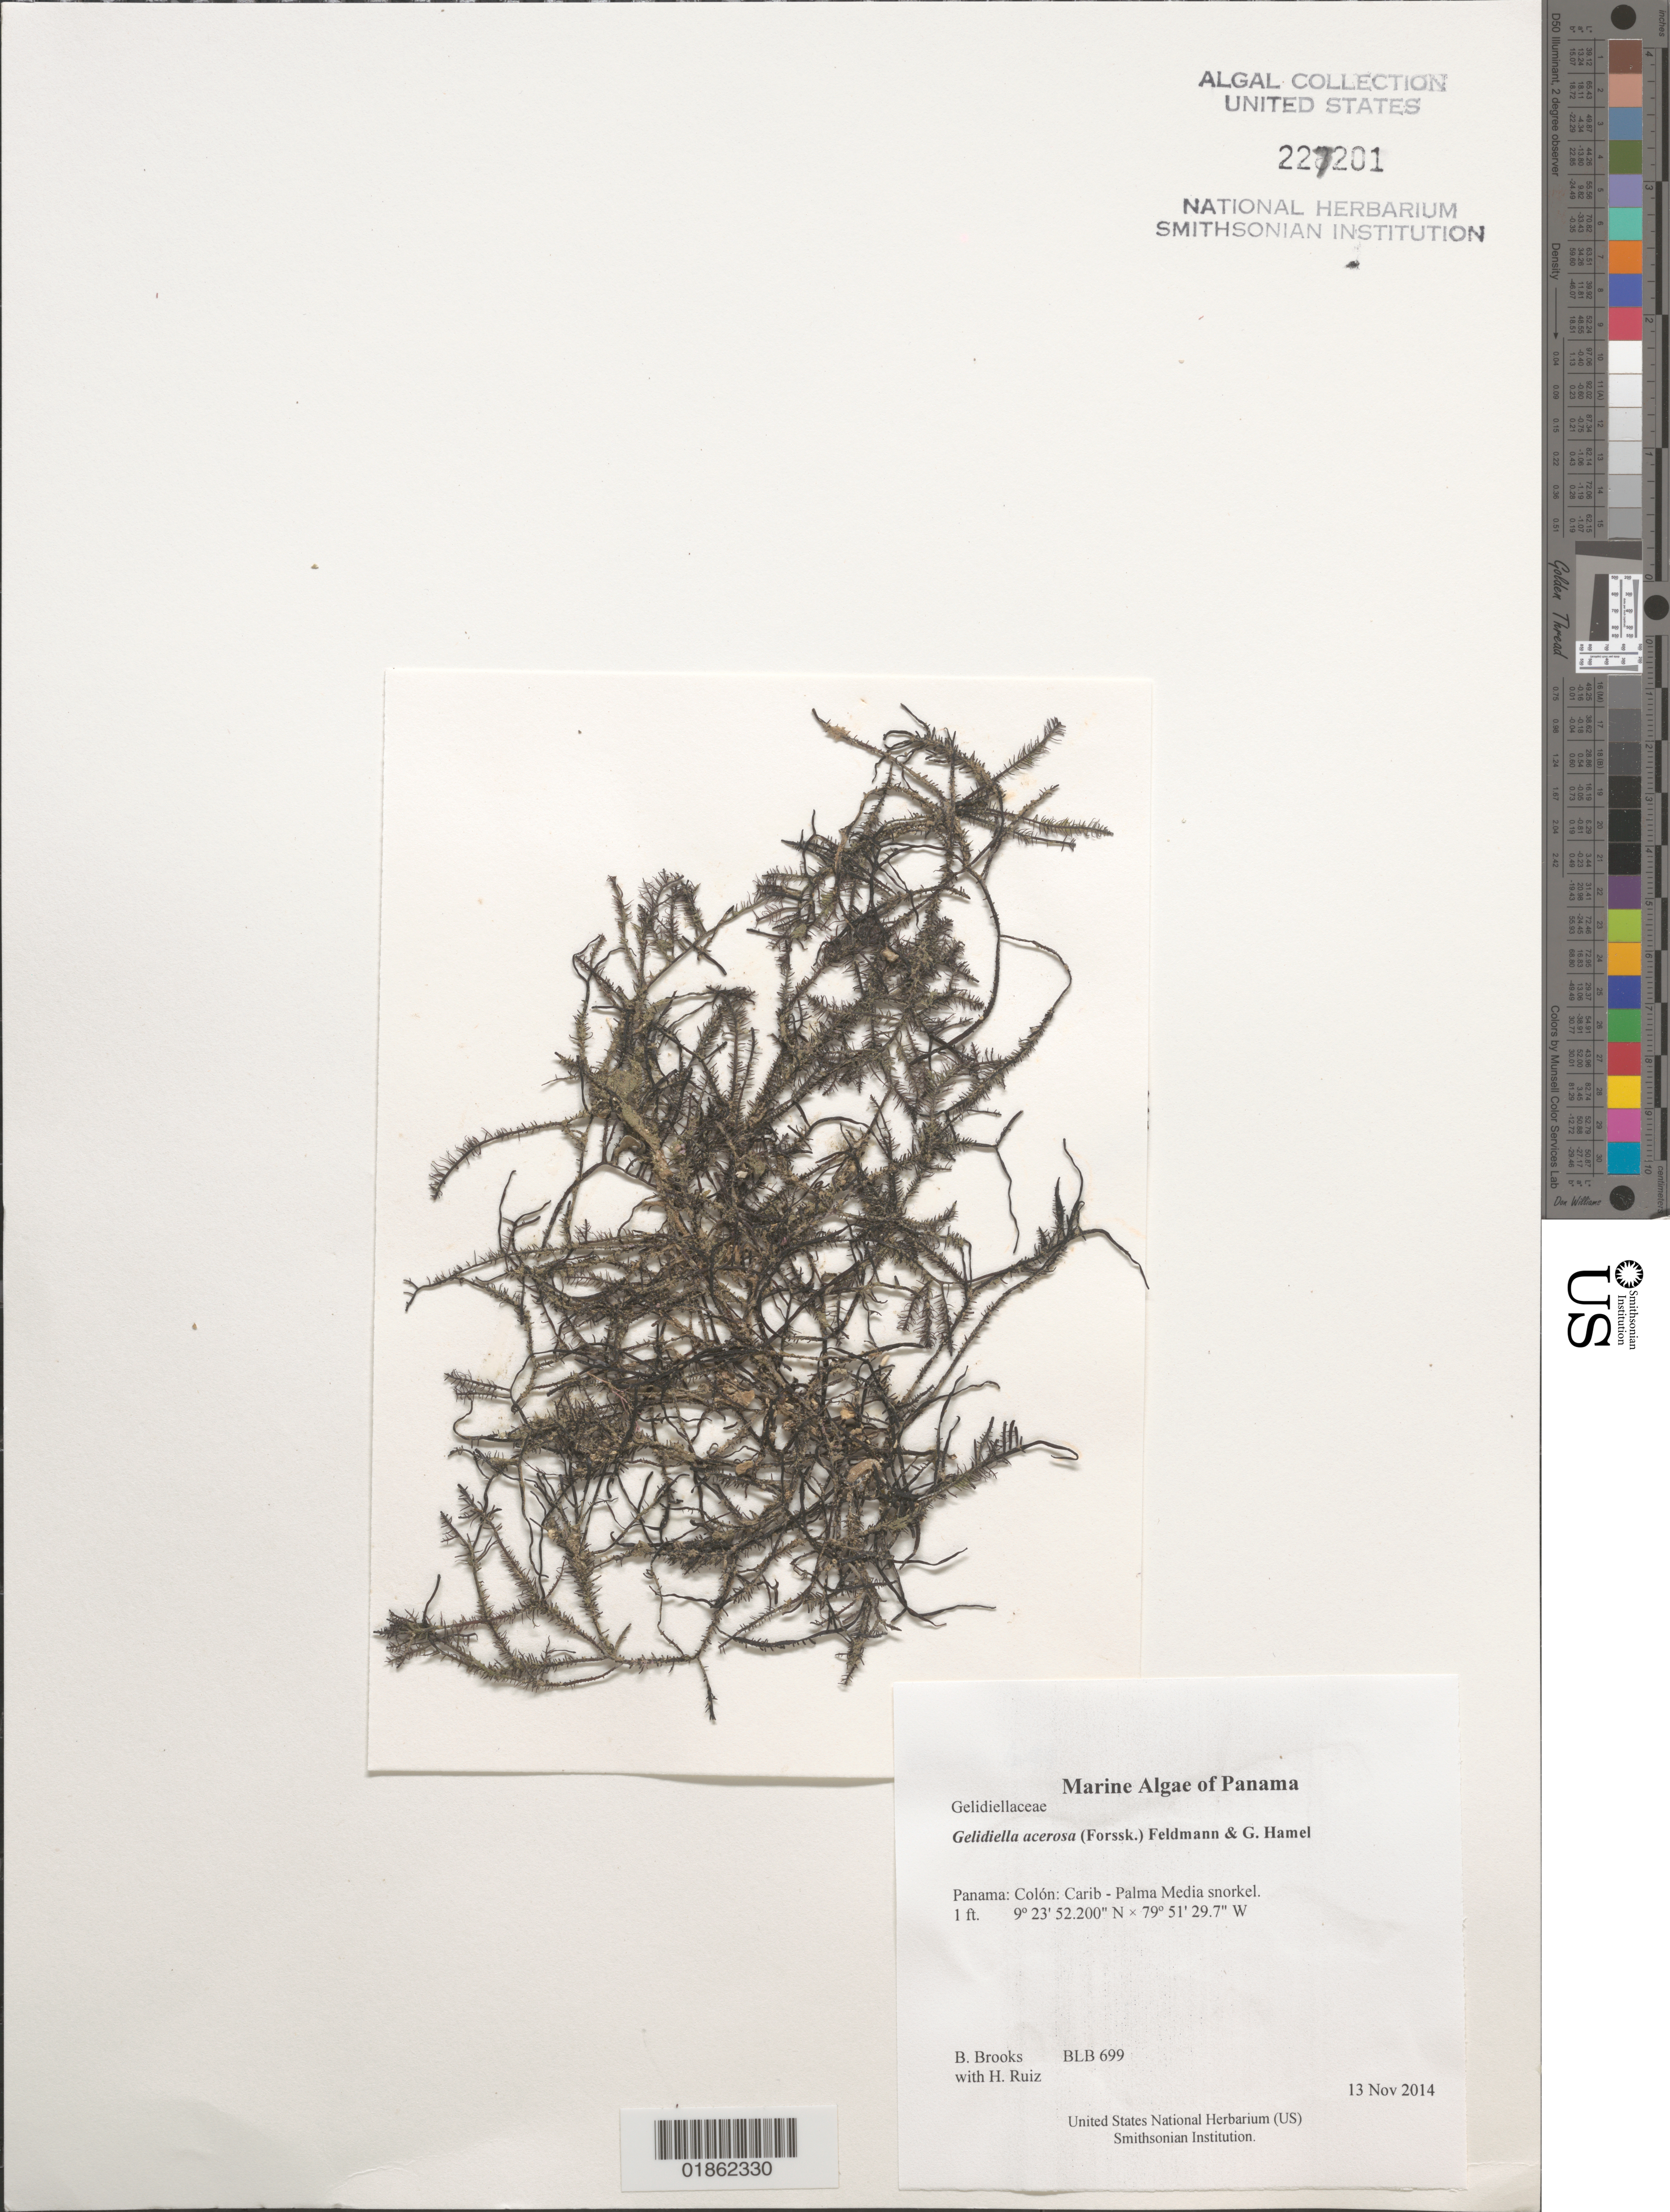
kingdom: Plantae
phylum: Rhodophyta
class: Florideophyceae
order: Gelidiales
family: Gelidiellaceae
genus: Gelidiella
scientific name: Gelidiella acerosa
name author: (Forssk.) Feldmann & G. Hamel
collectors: B. Brooks & H. Ruiz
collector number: BLB 699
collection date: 2014-11-13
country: Panama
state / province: Colón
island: Palma Media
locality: Carib - Palma Media snorkel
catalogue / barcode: US 227201